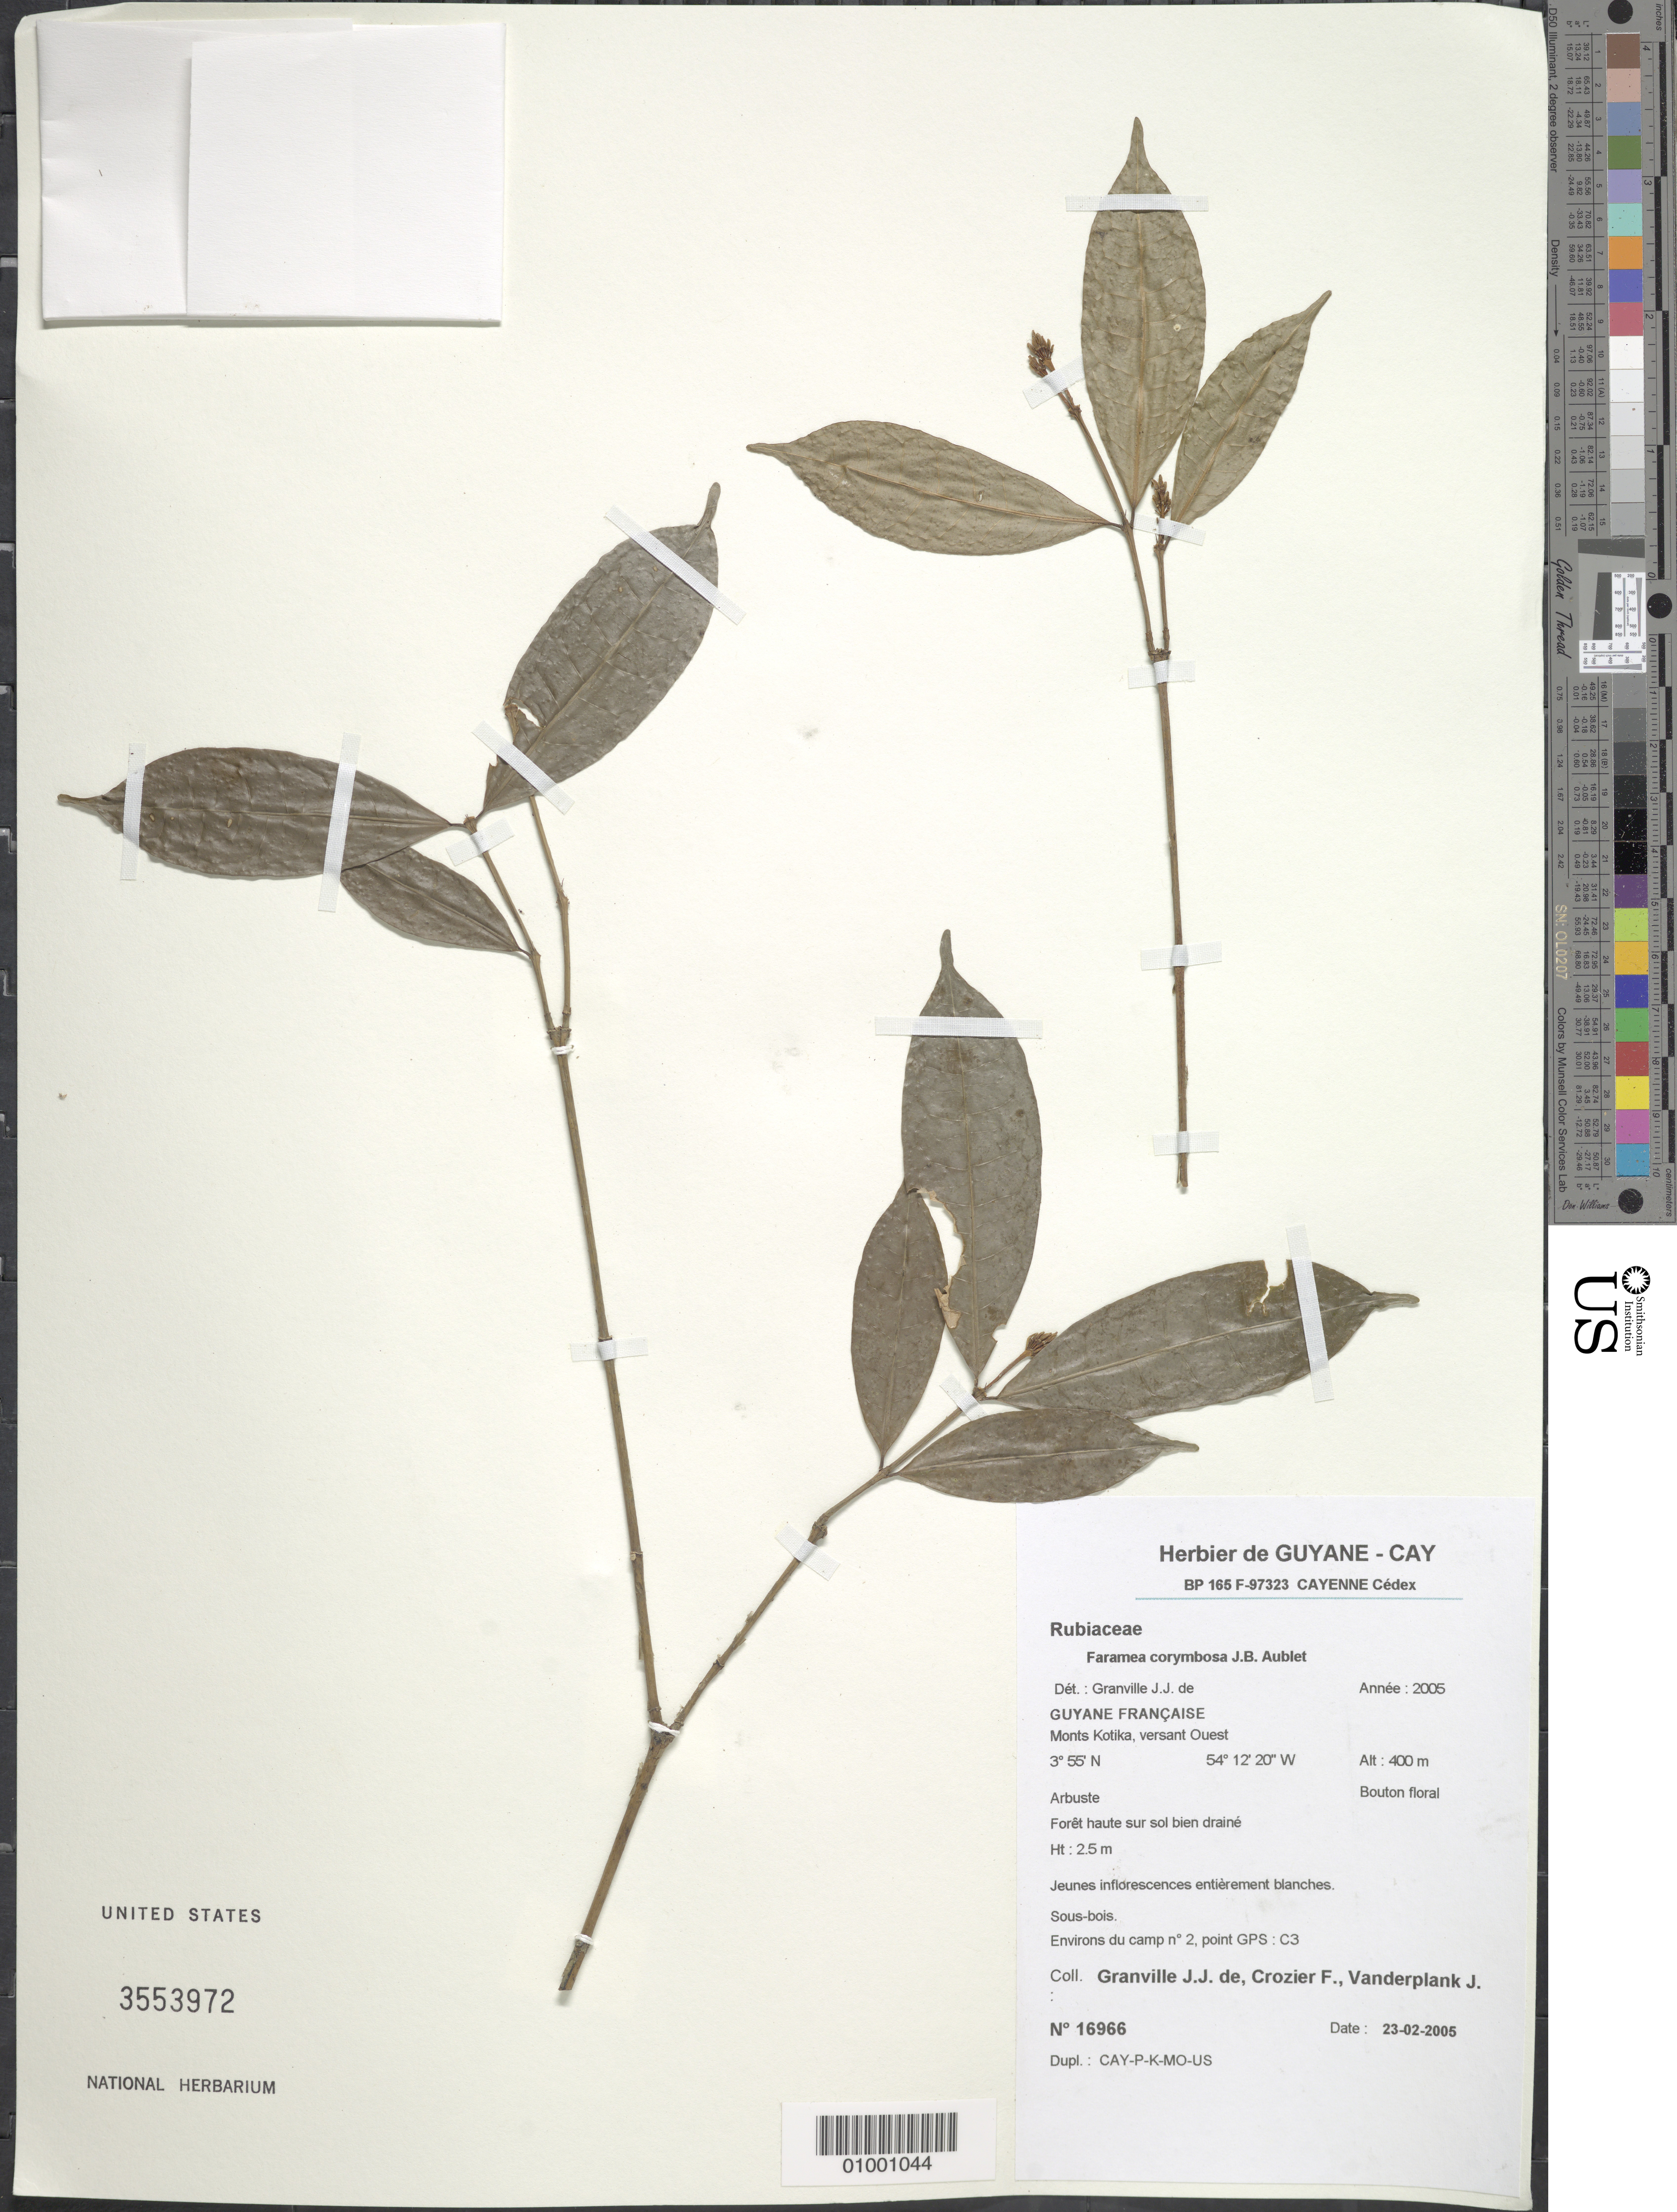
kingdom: Plantae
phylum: Tracheophyta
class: Magnoliopsida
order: Gentianales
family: Rubiaceae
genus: Faramea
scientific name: Faramea corymbosa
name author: Aubl.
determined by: Granville, J. J. de, (CAY), Institut de Recherche pour le Developpement (IRD) (FRENCH GUIANA)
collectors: J.-J. de Granville, F. Crozier & J. Vanderplank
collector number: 16966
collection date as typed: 23-Feb-05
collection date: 2005-02-23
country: French Guiana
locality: Monts Kotika, versant Ouest. Environs du camp nº2, point GPS C3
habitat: Foret haute sur sol bien draine. Sous-bois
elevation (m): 400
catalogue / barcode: US 3553972